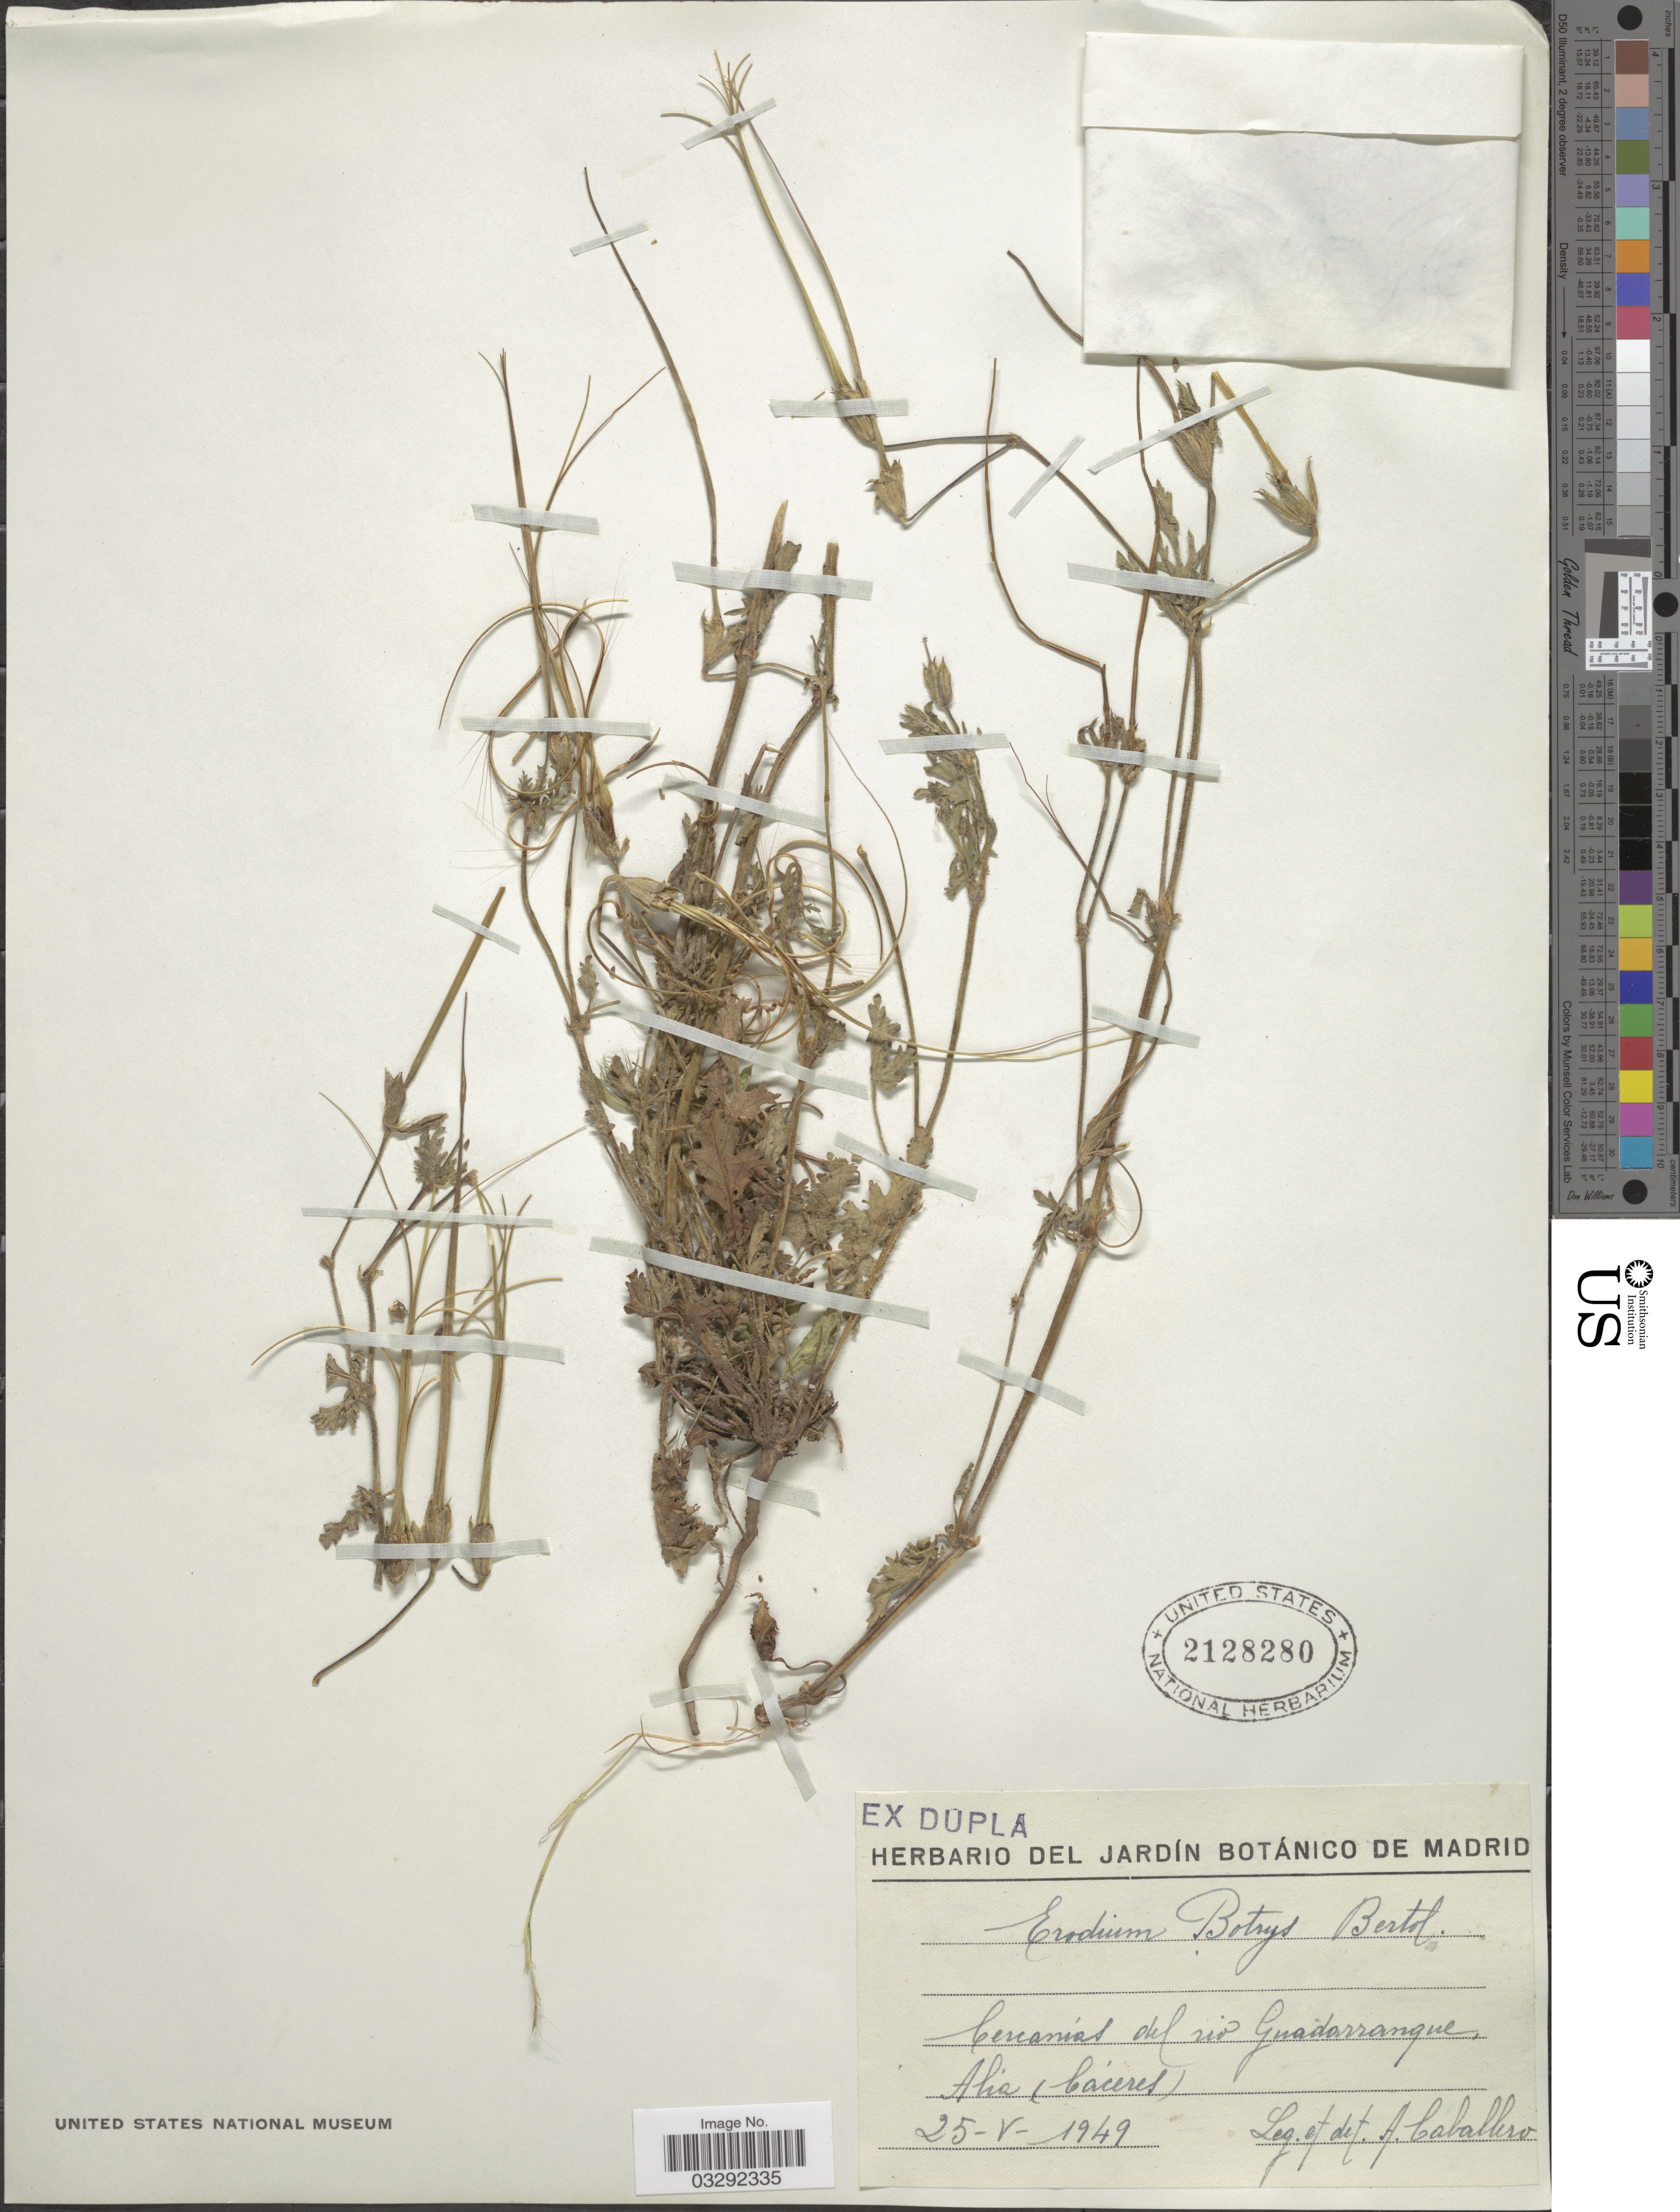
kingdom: Plantae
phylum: Tracheophyta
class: Magnoliopsida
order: Geraniales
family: Geraniaceae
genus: Erodium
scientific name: Erodium botrys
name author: (Cav.) Bertol.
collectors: A. Caballero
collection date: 1949-05-25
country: Spain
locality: Cercanías del rio Guadarranque, Alía (Cáceres).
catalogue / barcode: US 2128280